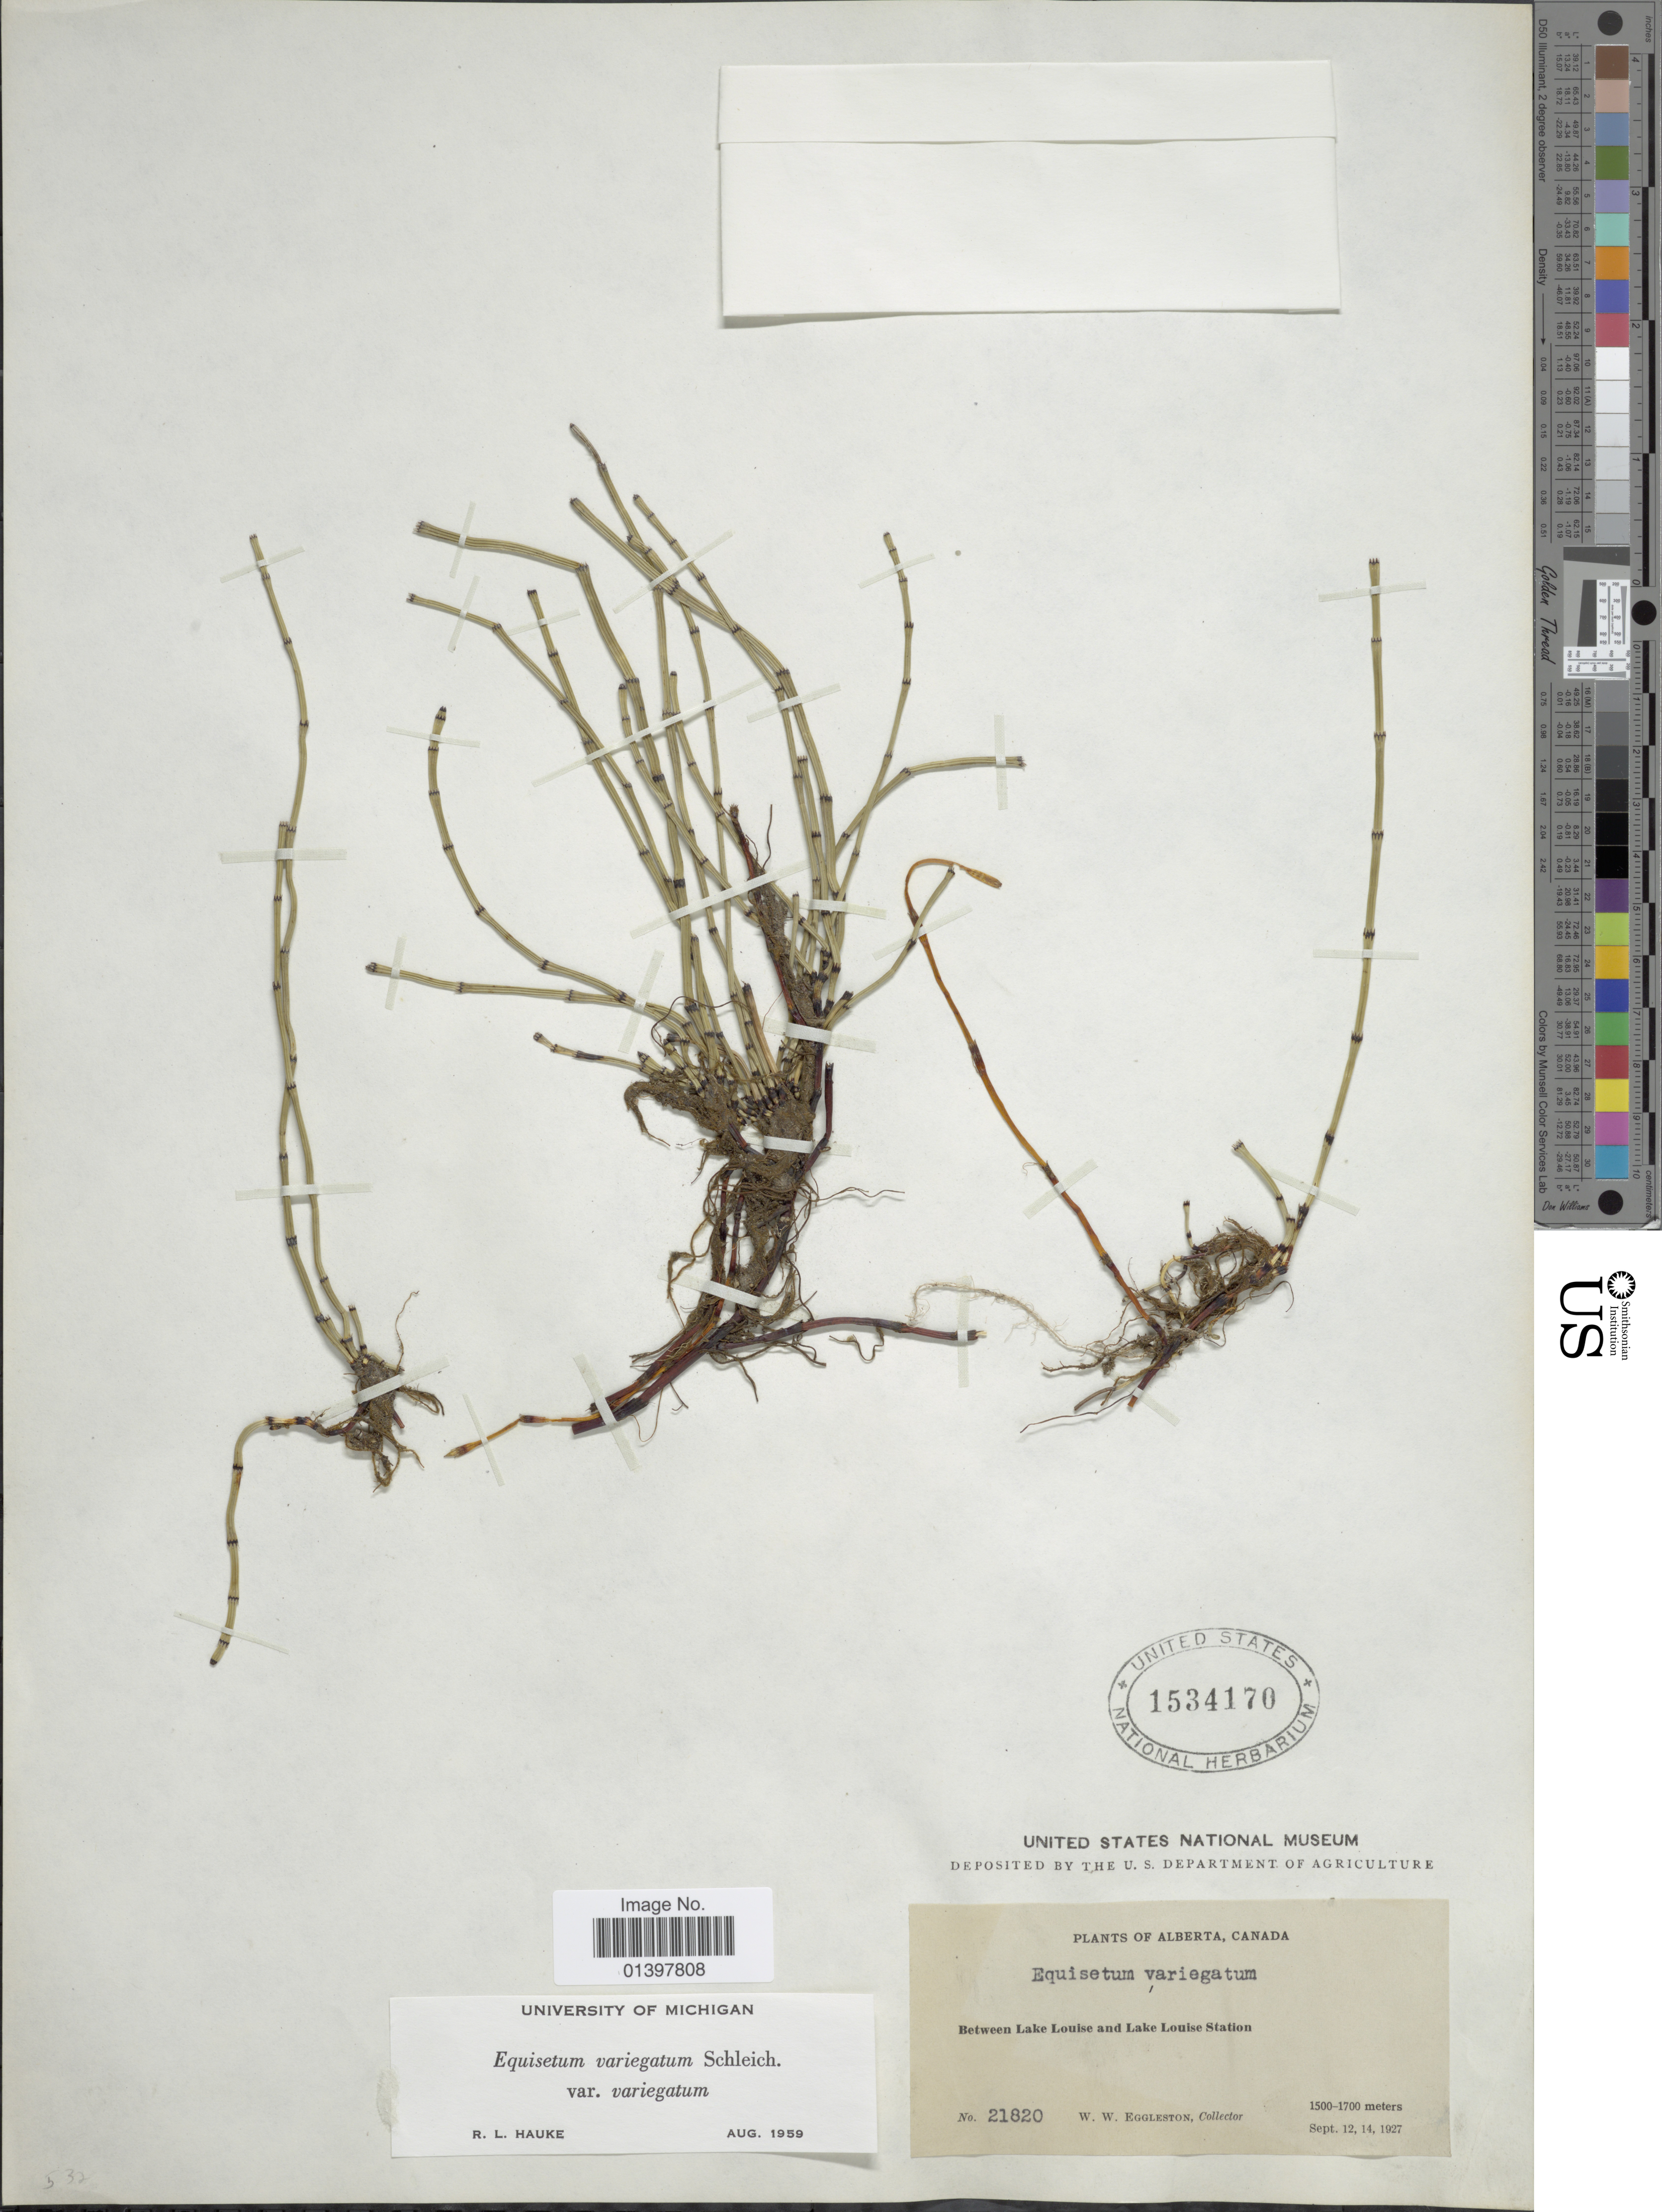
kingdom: Plantae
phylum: Tracheophyta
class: Polypodiopsida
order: Equisetales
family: Equisetaceae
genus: Equisetum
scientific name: Equisetum variegatum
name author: Schleich. ex F. Weber & D. Mohr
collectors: W. W. Eggleston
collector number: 21820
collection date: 1927-09-12/1927-09-14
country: Canada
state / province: Alberta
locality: Between Lake Louise and Lake Louise Station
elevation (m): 1500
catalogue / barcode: US 1534170